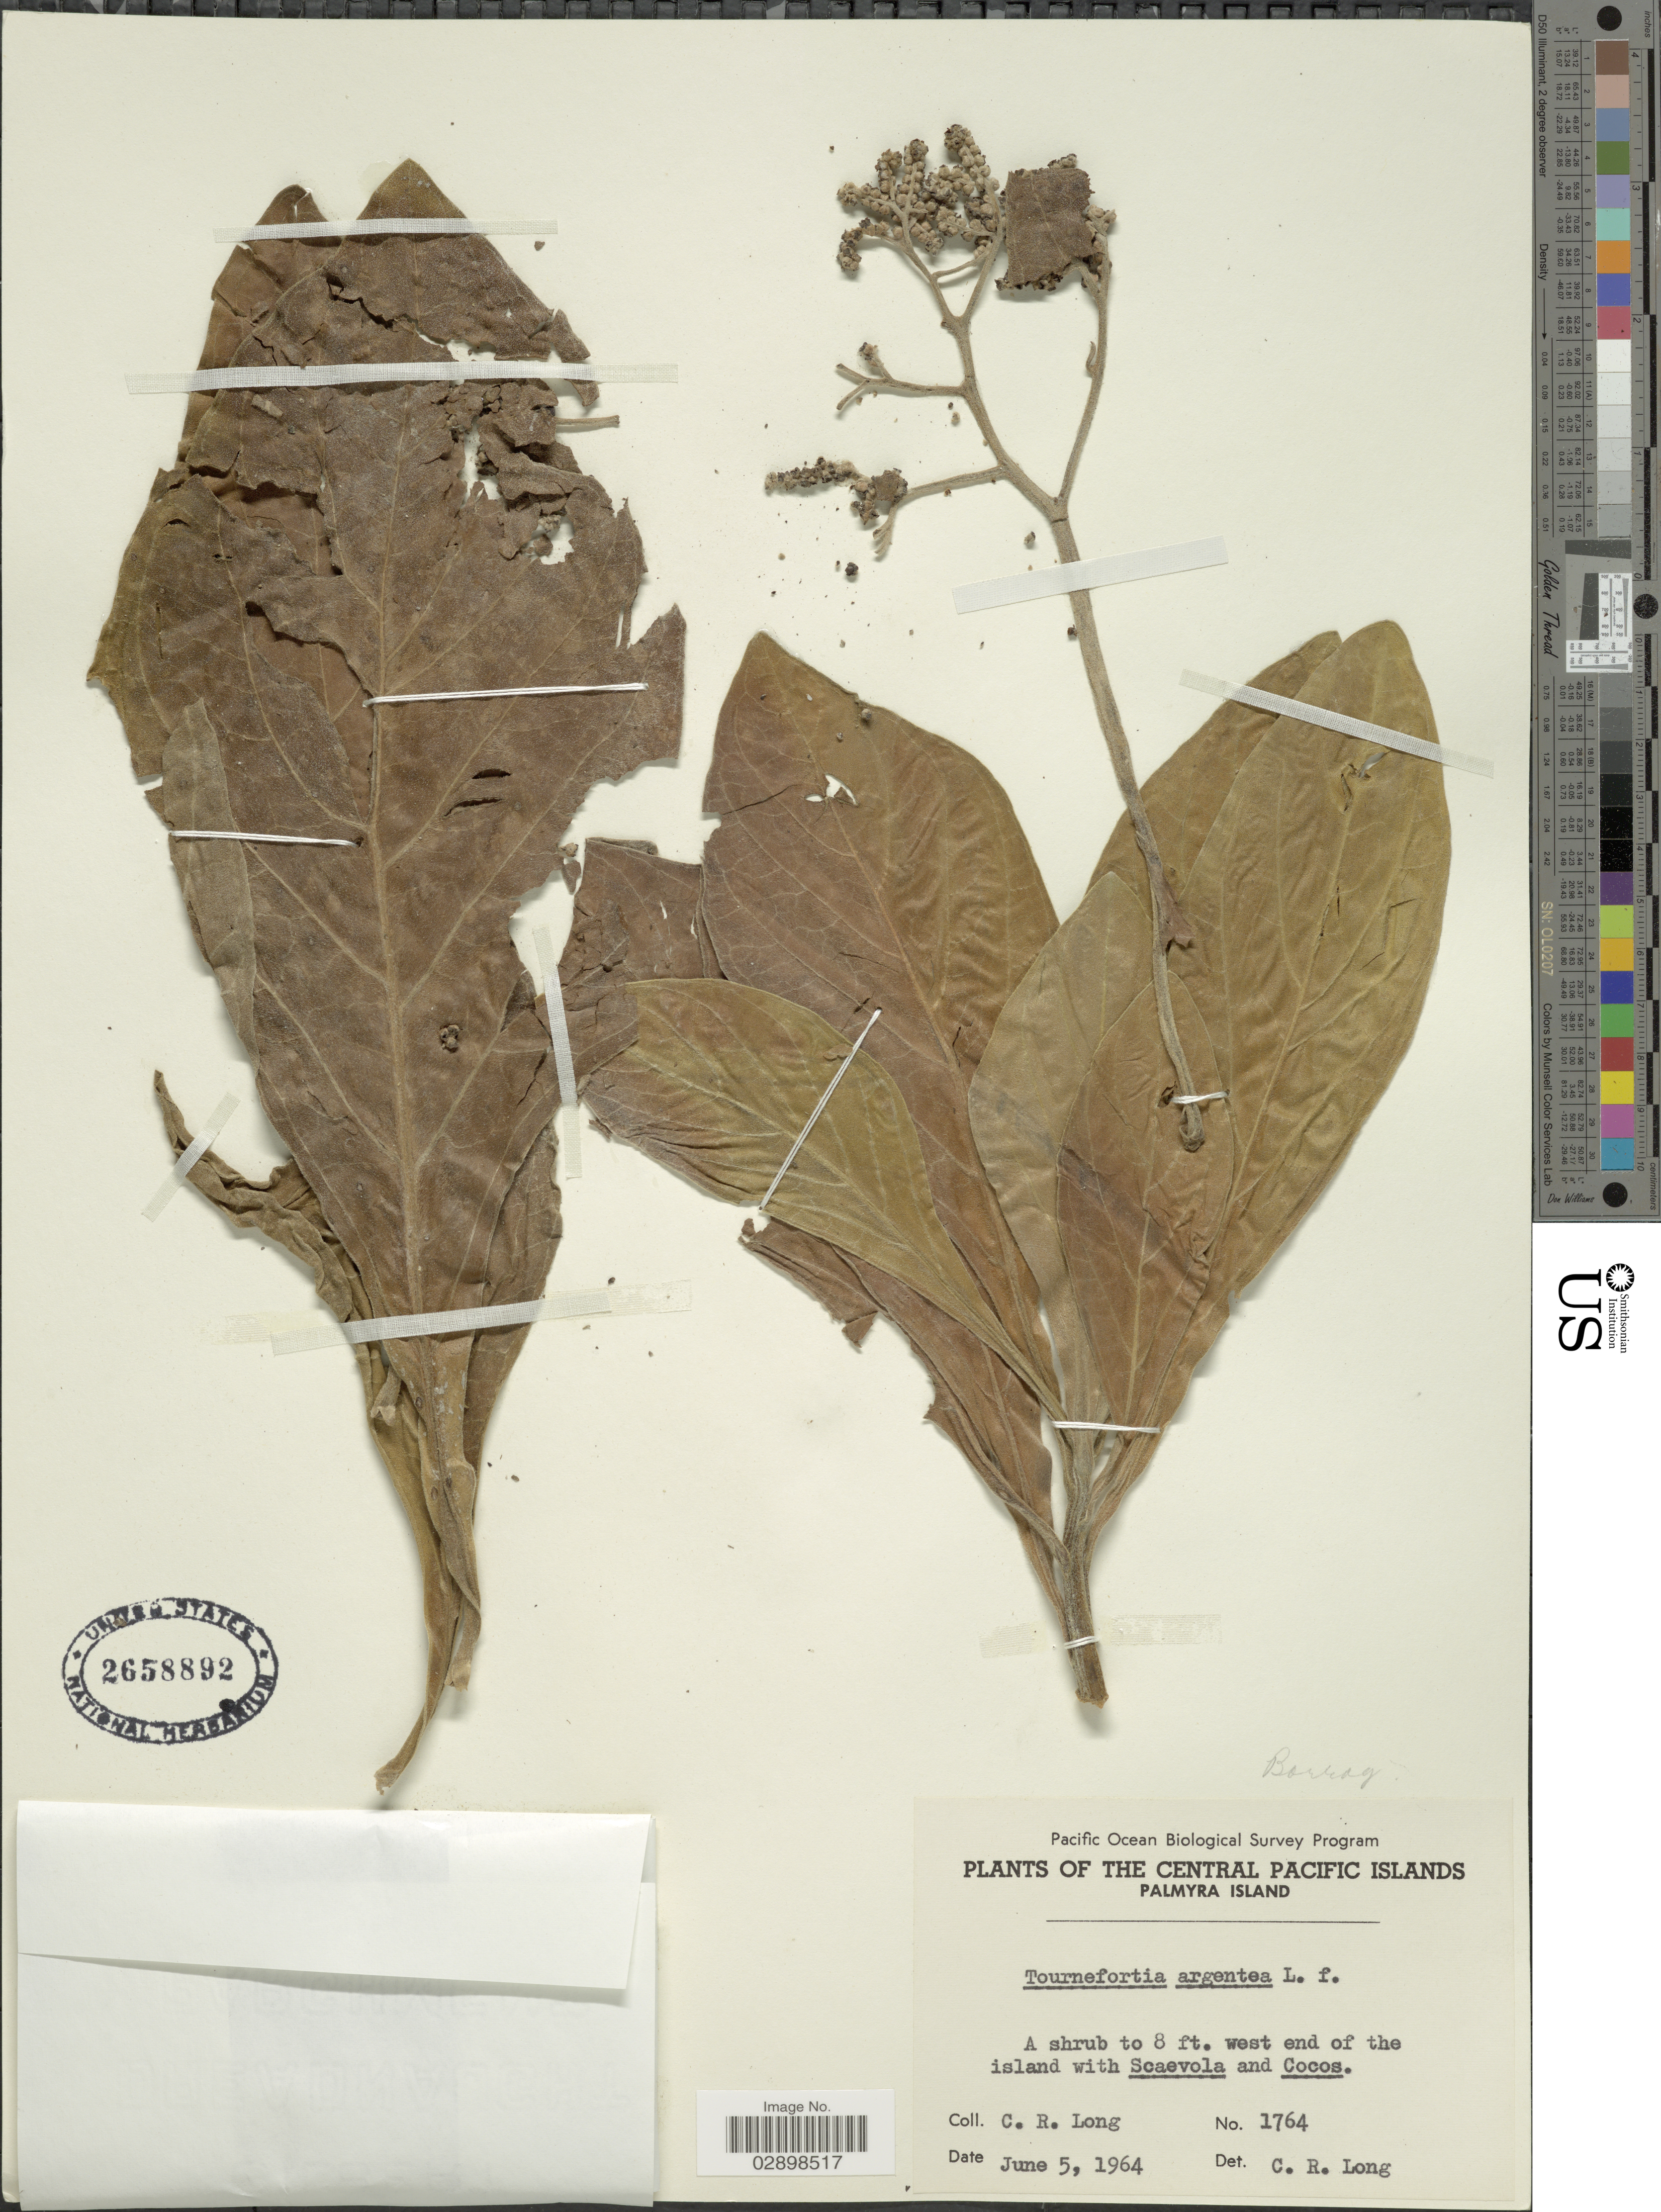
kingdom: Plantae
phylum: Tracheophyta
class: Magnoliopsida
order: Boraginales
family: Heliotropiaceae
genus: Heliotropium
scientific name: Heliotropium arboreum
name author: (Blanco) Mabberley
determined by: Wagner, W. L., (BOT), Smithsonian Institution - National Museum of Natural History (UNITED STATES)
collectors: C. R. Long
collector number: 1764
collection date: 1964-06-05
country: U.S. Administered Pacific Islands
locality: Central Pacific Islands. Palmyra Island.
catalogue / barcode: US 2658892